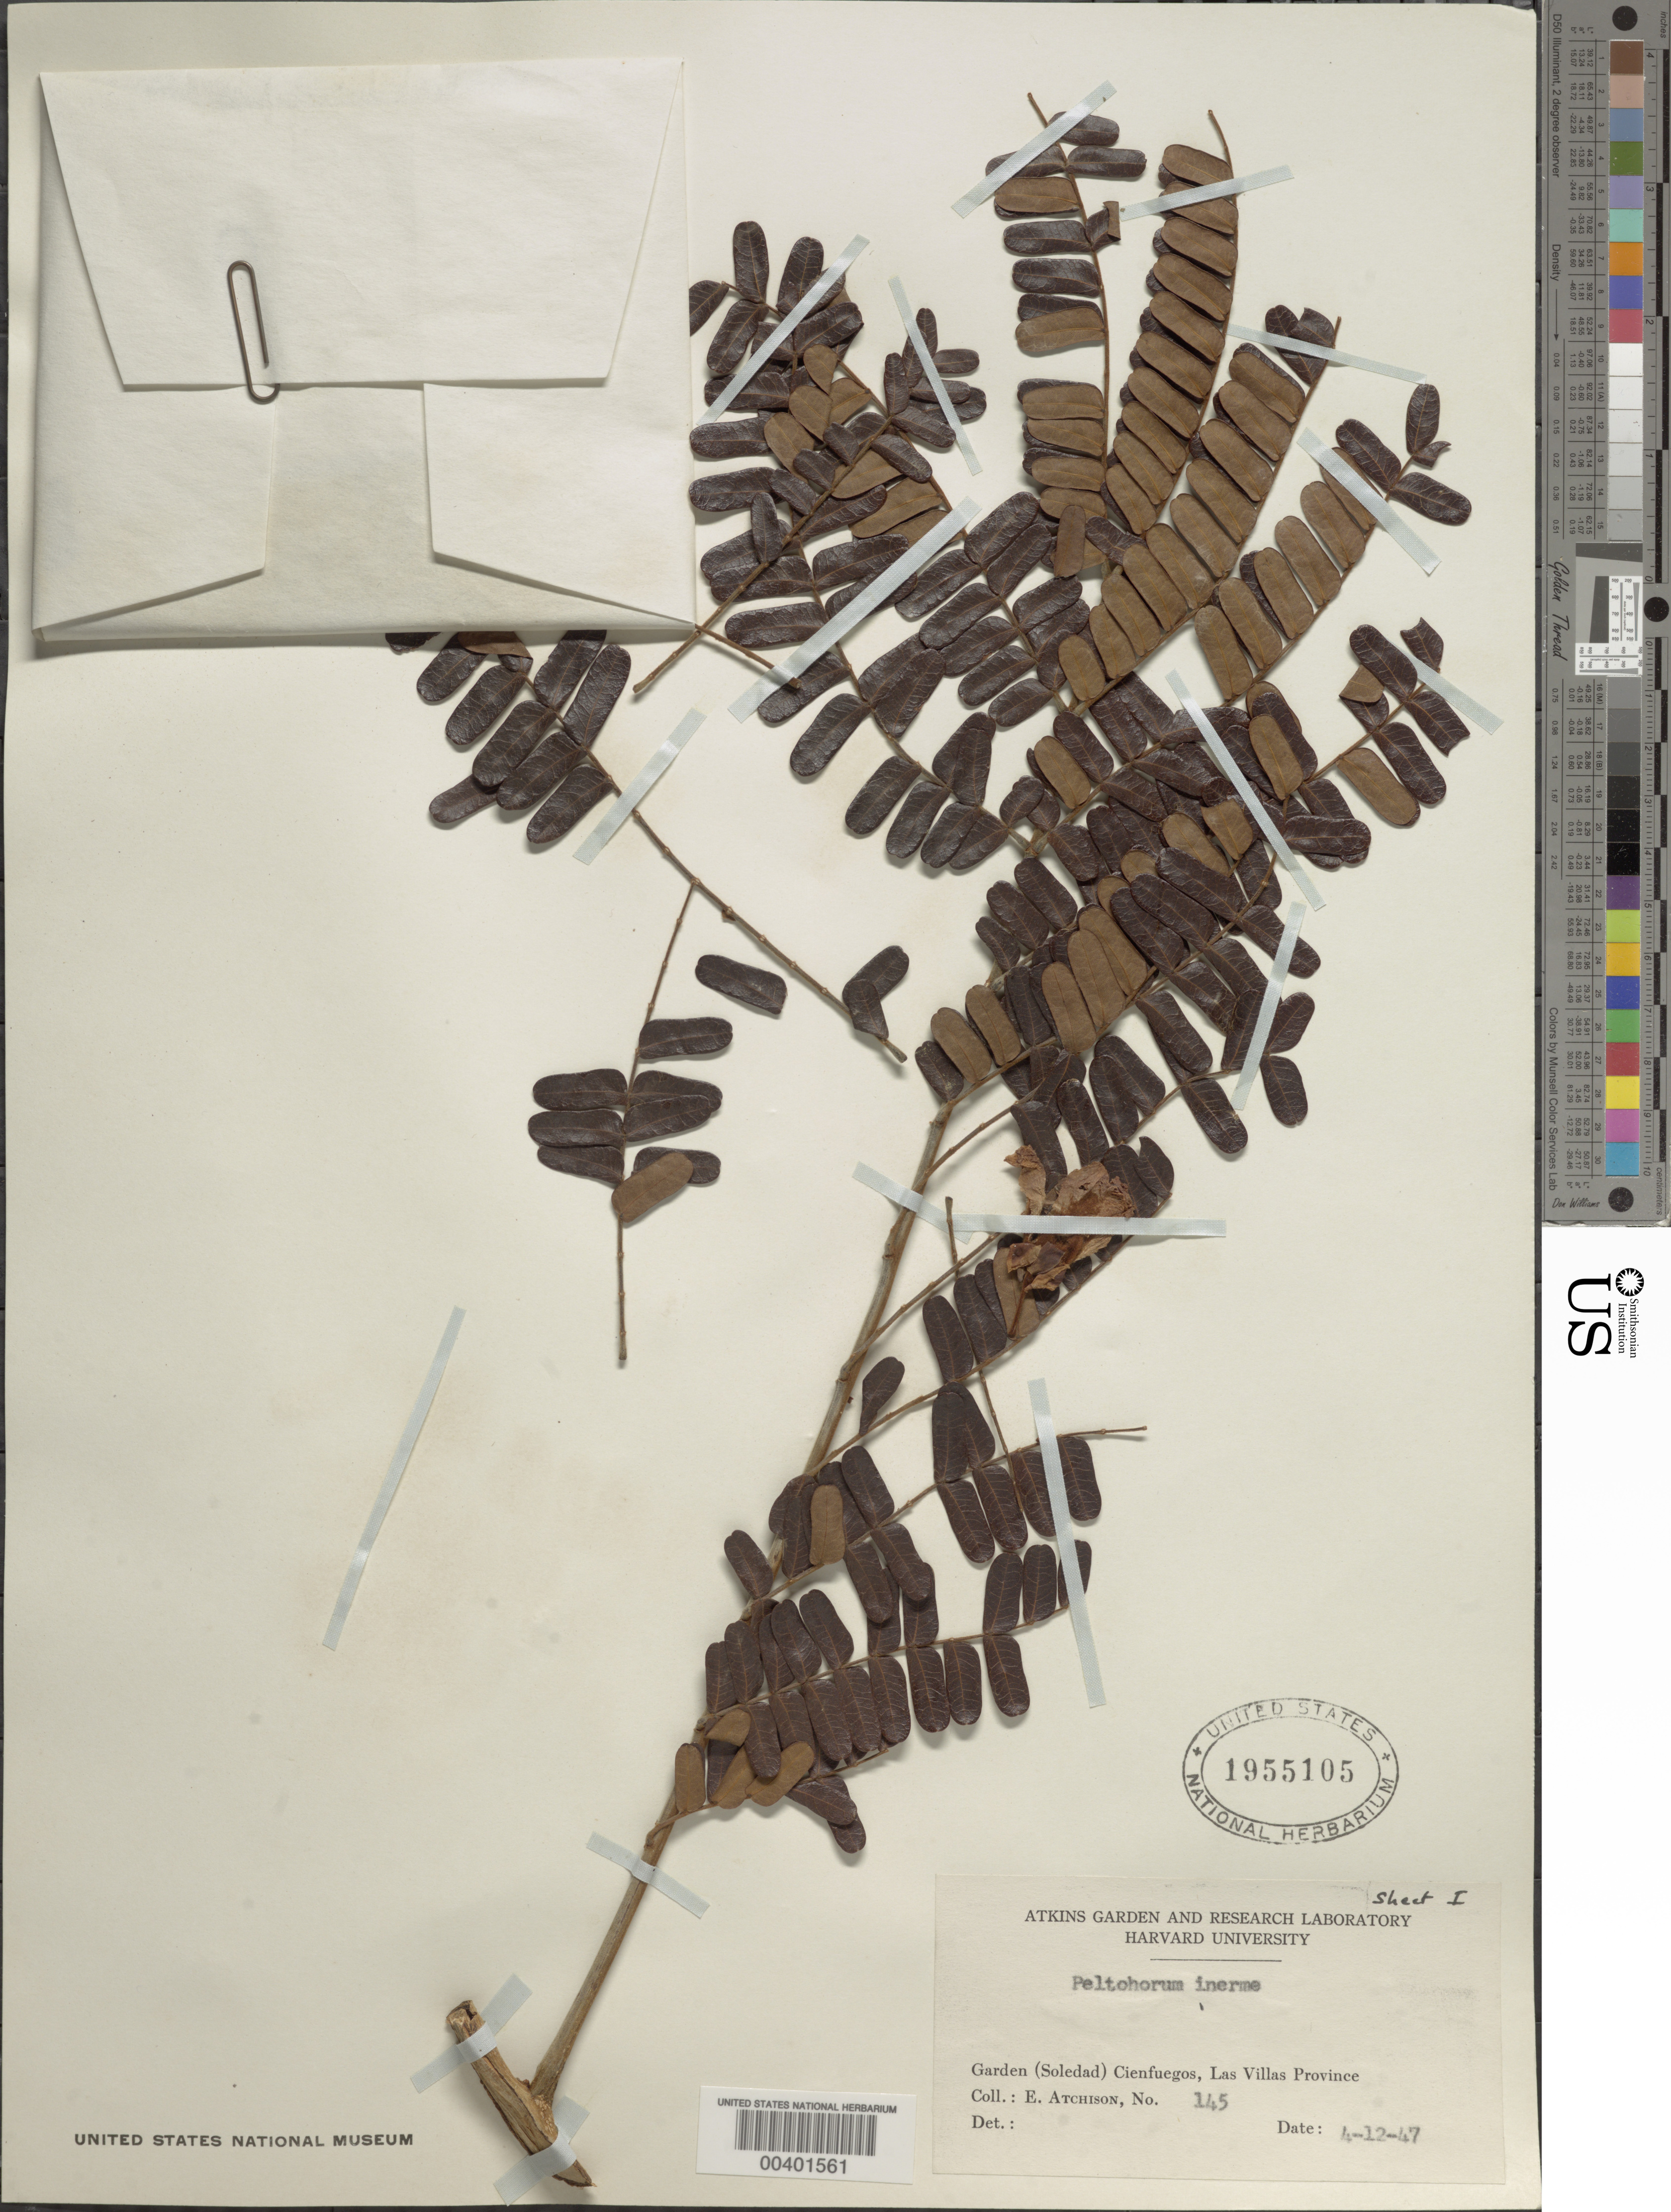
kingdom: Plantae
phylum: Tracheophyta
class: Magnoliopsida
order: Fabales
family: Fabaceae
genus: Peltophorum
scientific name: Peltophorum pterocarpum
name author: (DC.) Backer ex K. Heyne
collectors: E. Atchison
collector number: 145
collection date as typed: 04 Dec 1947 or 12 Apr 1947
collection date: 1947-04-12 or 1947-12-04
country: Cuba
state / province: Las Villas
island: Greater Antilles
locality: Soledad, cienfuegos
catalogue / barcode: US 1955105